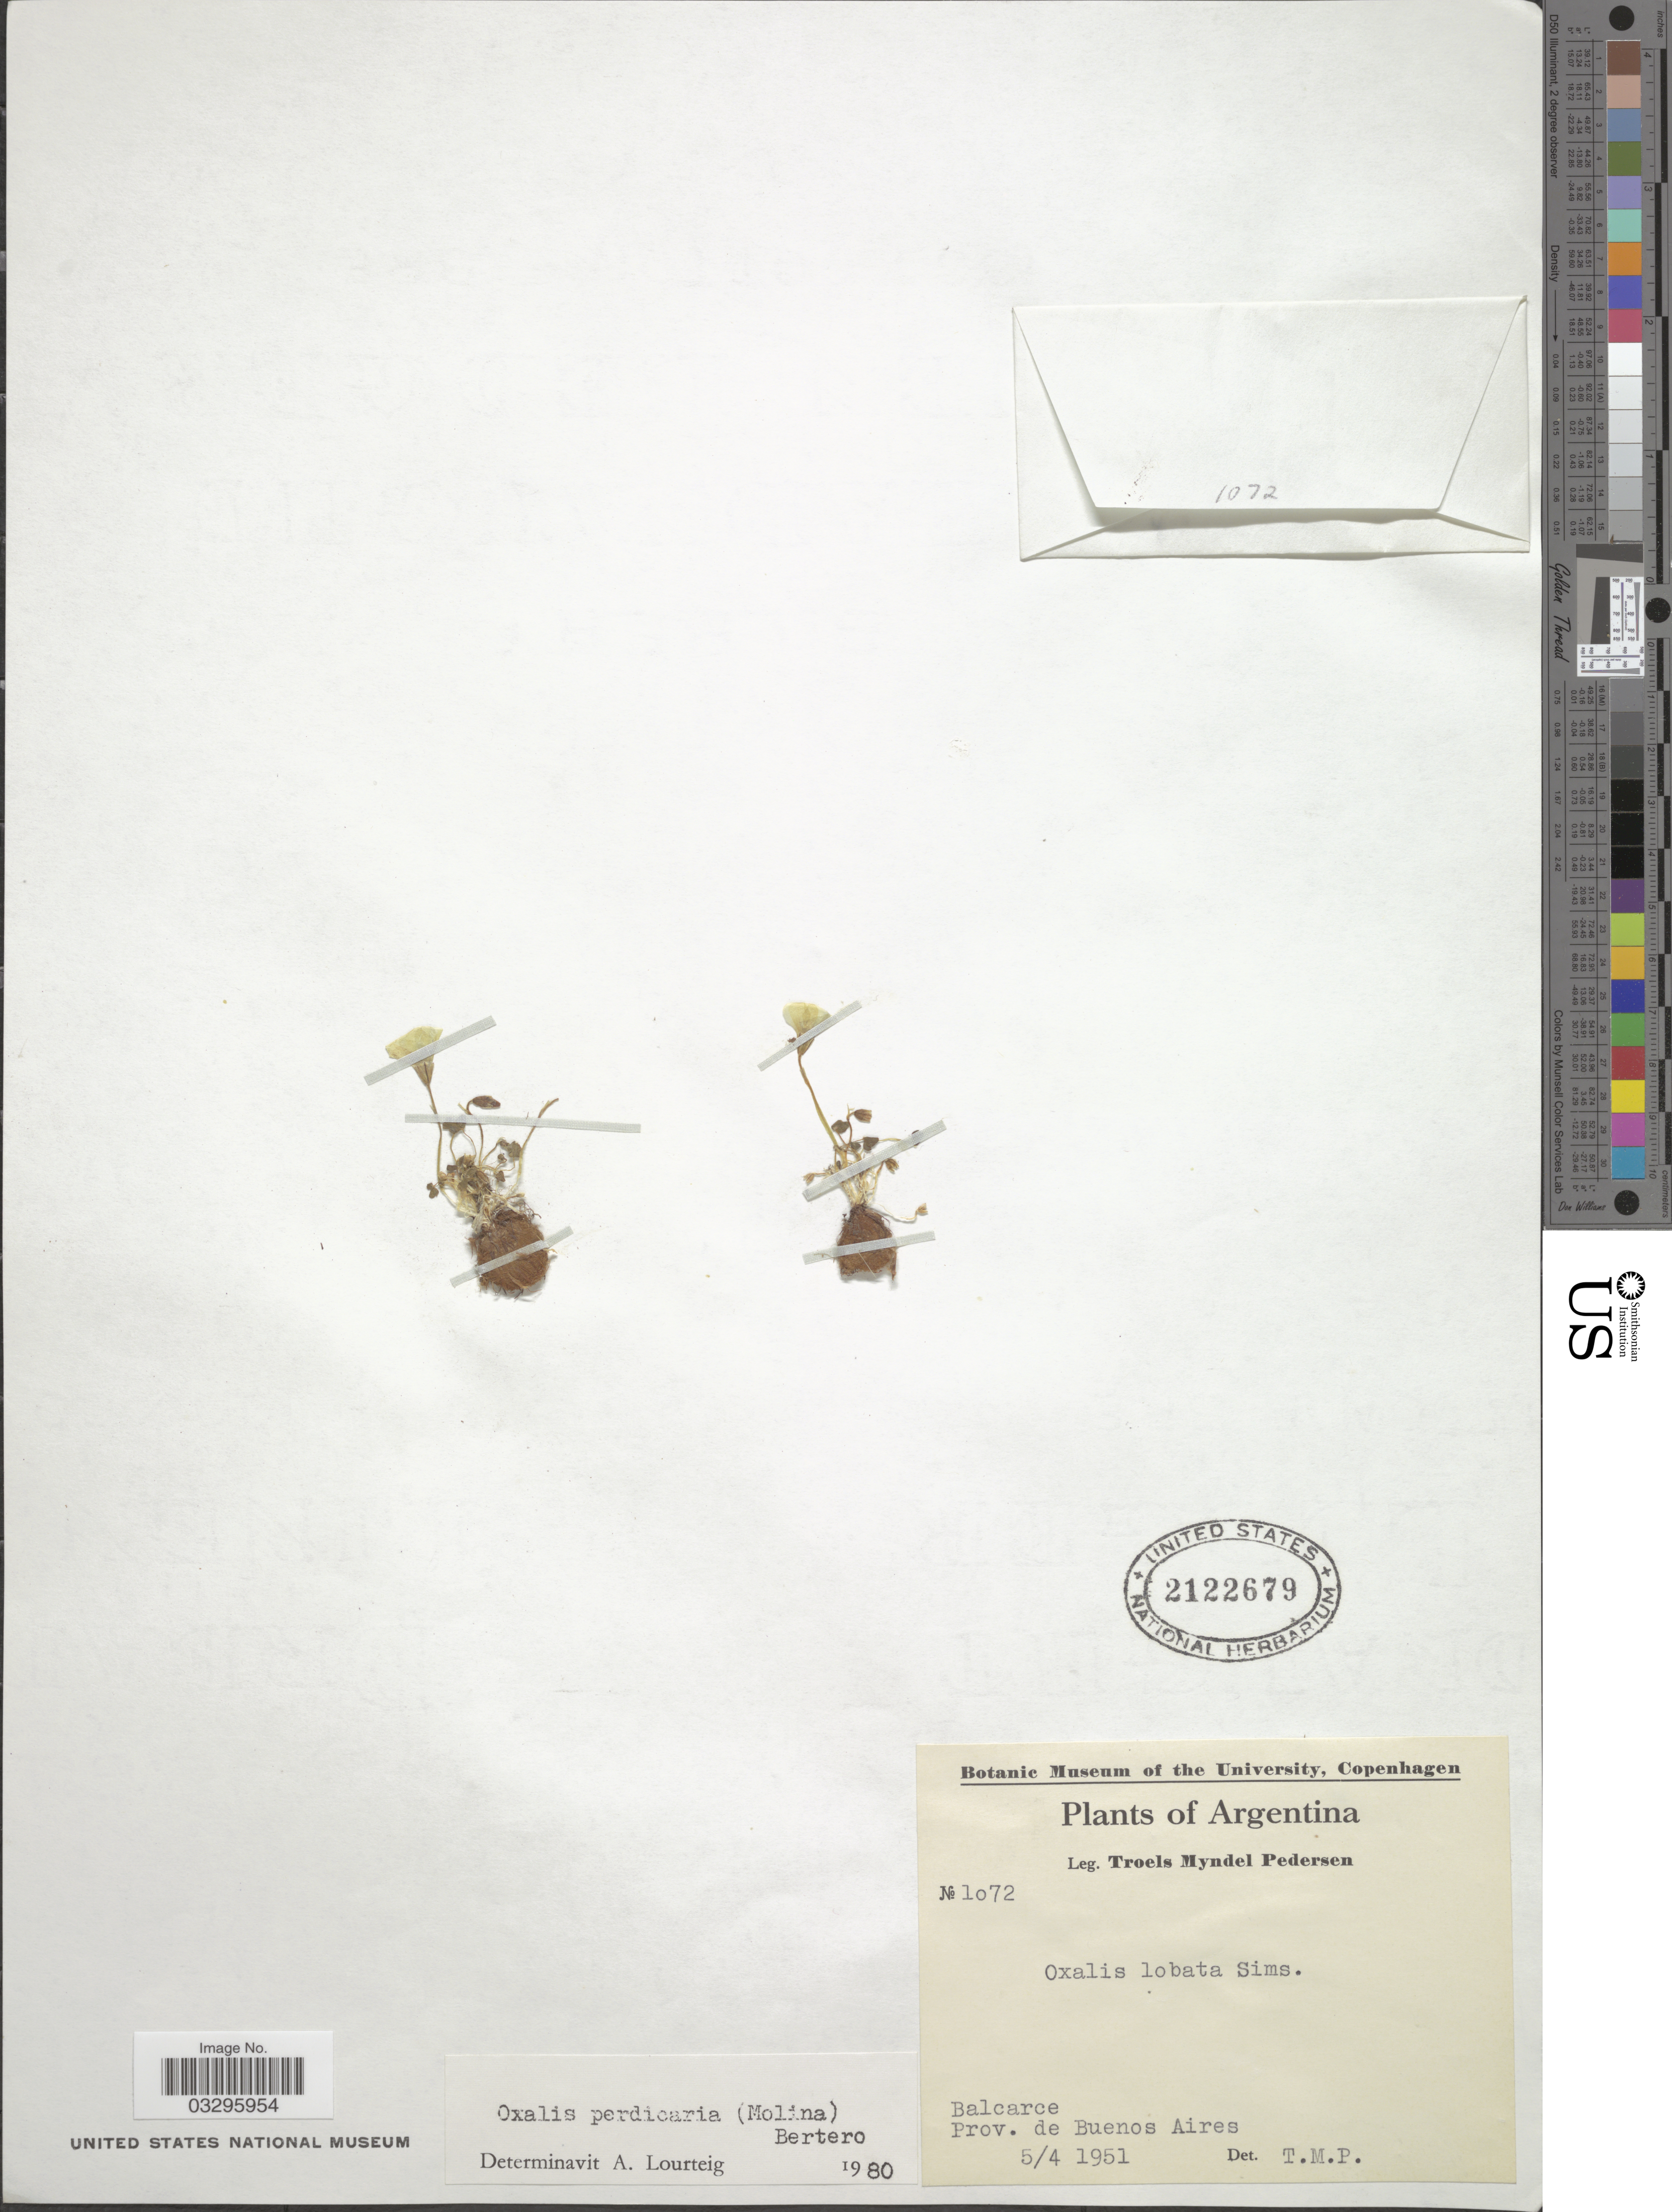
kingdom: Plantae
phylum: Tracheophyta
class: Magnoliopsida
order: Oxalidales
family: Oxalidaceae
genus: Oxalis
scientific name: Oxalis perdicaria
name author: (Molina) Bertero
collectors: T. Pederson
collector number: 1072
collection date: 1951-04-05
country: Argentina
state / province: Buenos Aires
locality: Balcarce.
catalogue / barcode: US 2122679